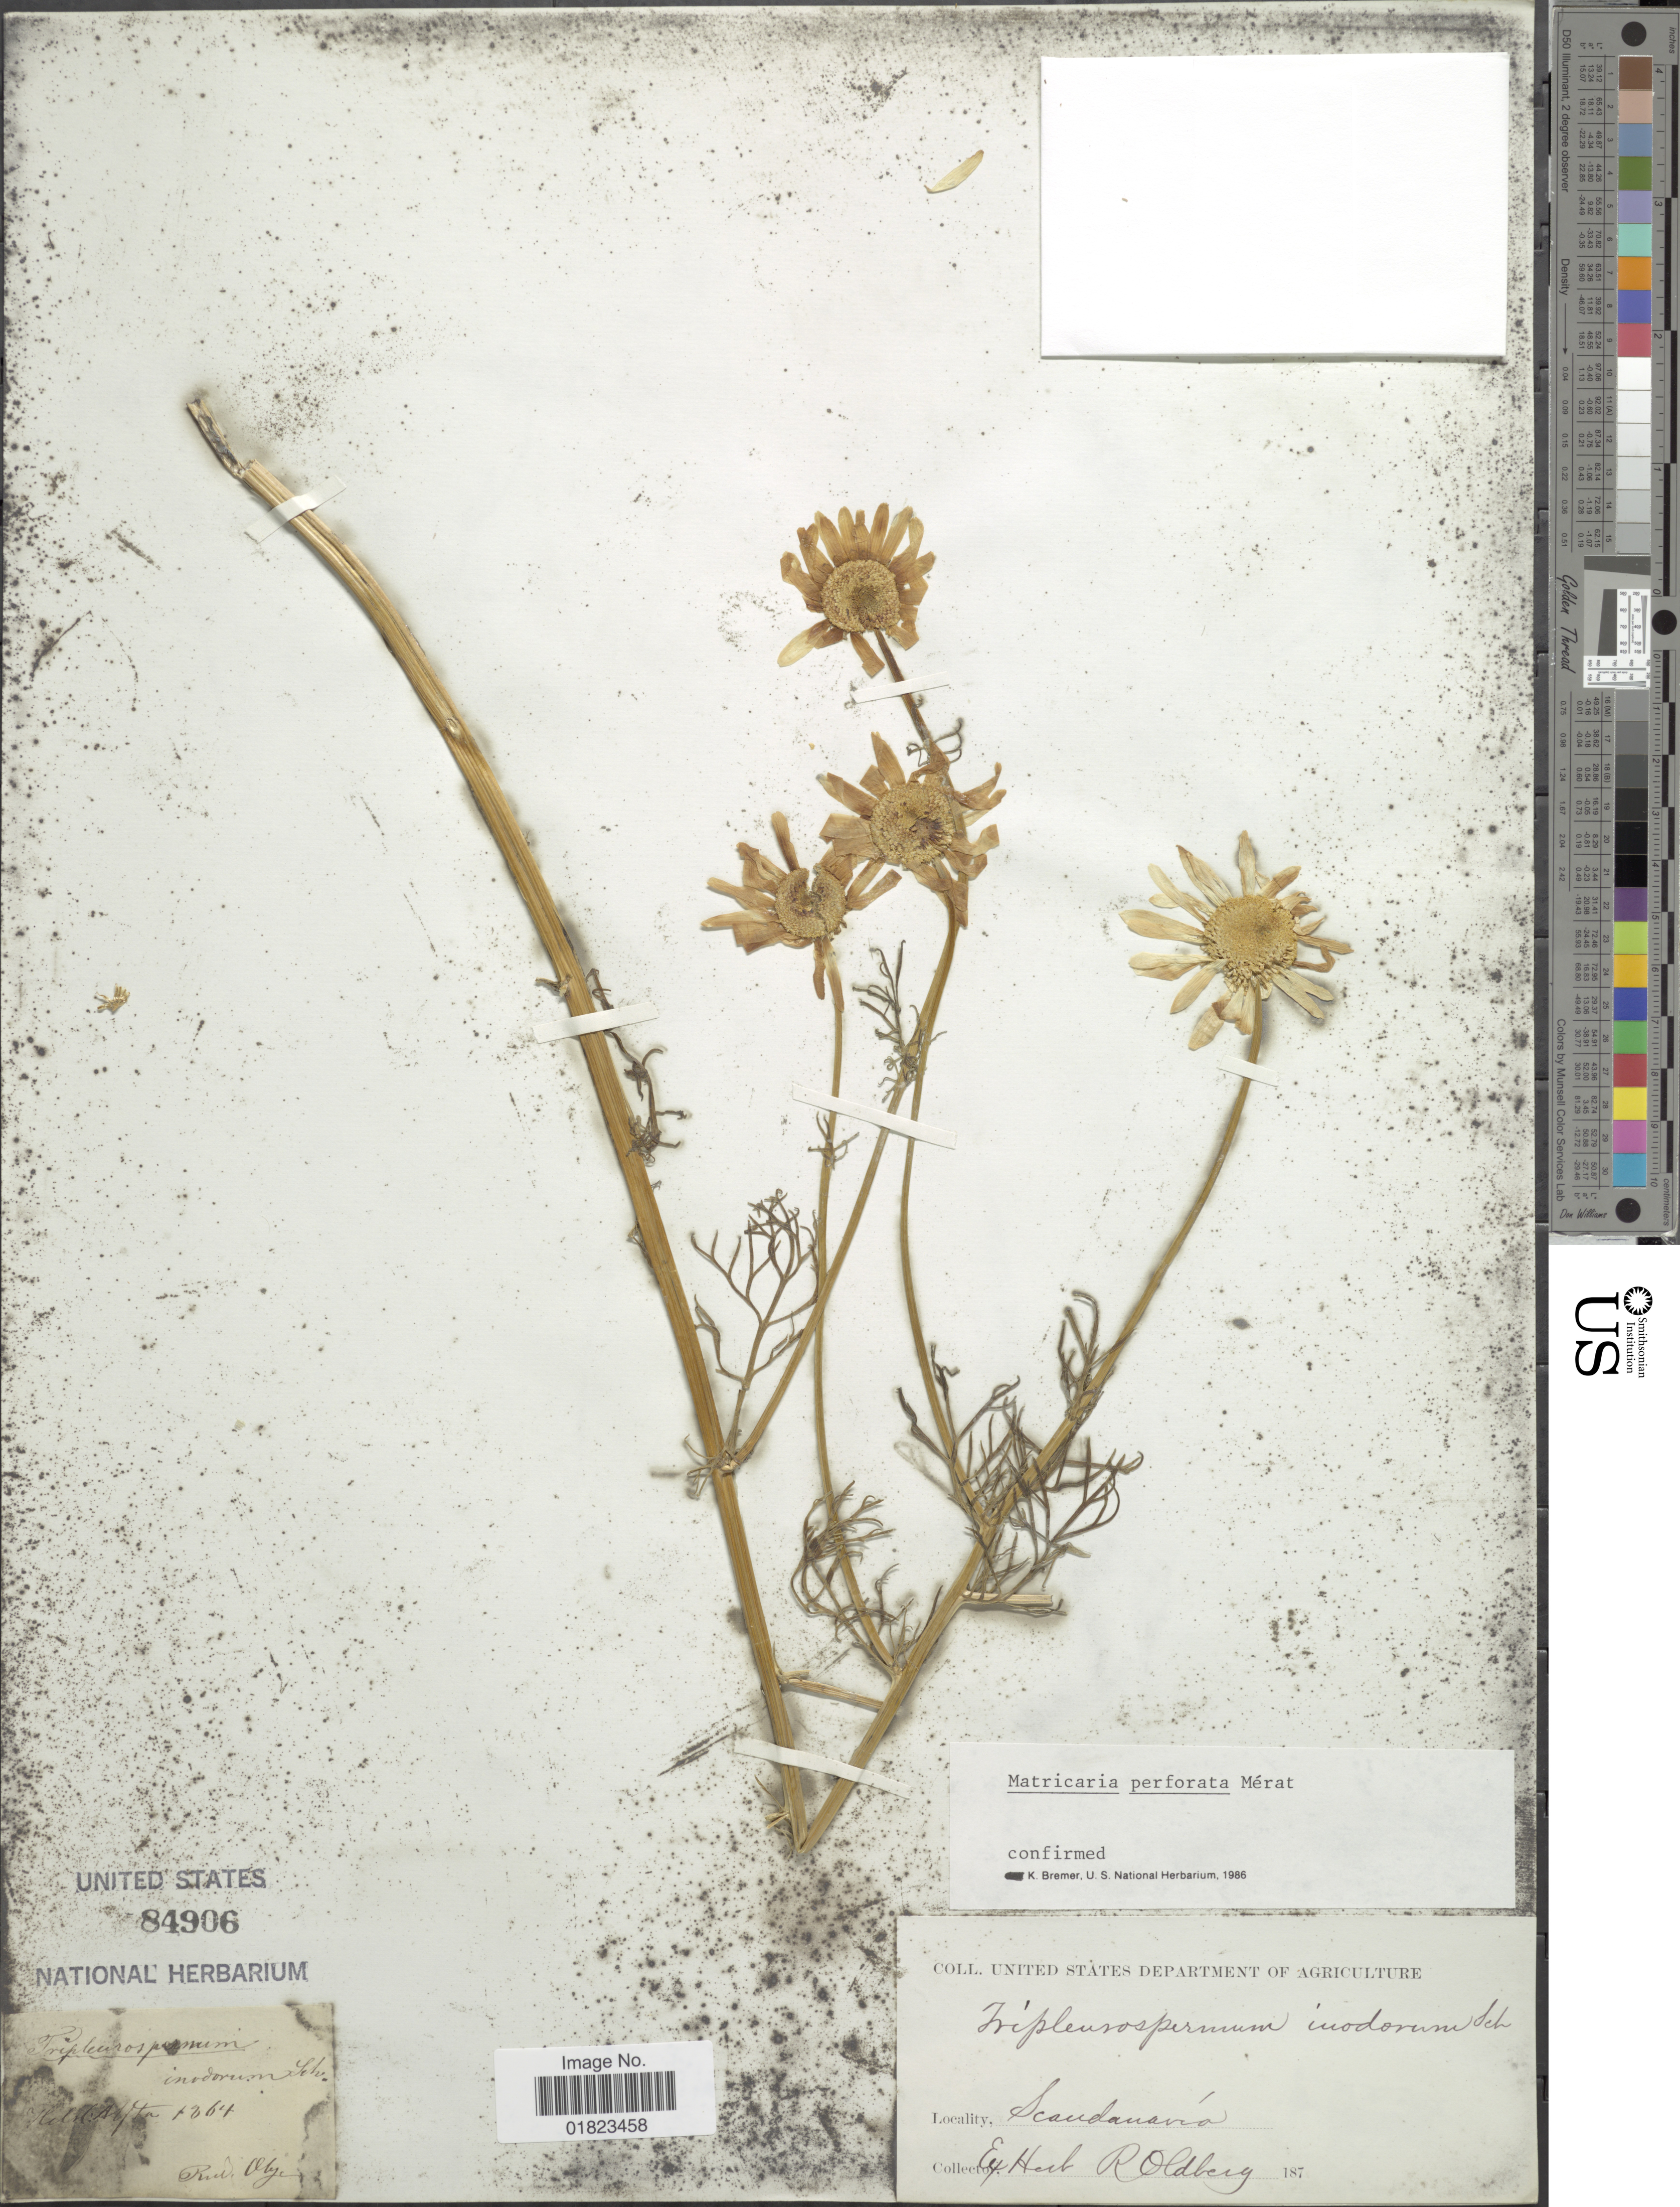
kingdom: Plantae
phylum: Tracheophyta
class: Magnoliopsida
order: Asterales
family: Asteraceae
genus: Tripleurospermum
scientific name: Tripleurospermum perforatum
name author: (Mérat) Laínz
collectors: R. Oldberg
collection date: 1864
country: Sweden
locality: Scandinavia, Helsl: Alfta.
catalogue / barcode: US 84906